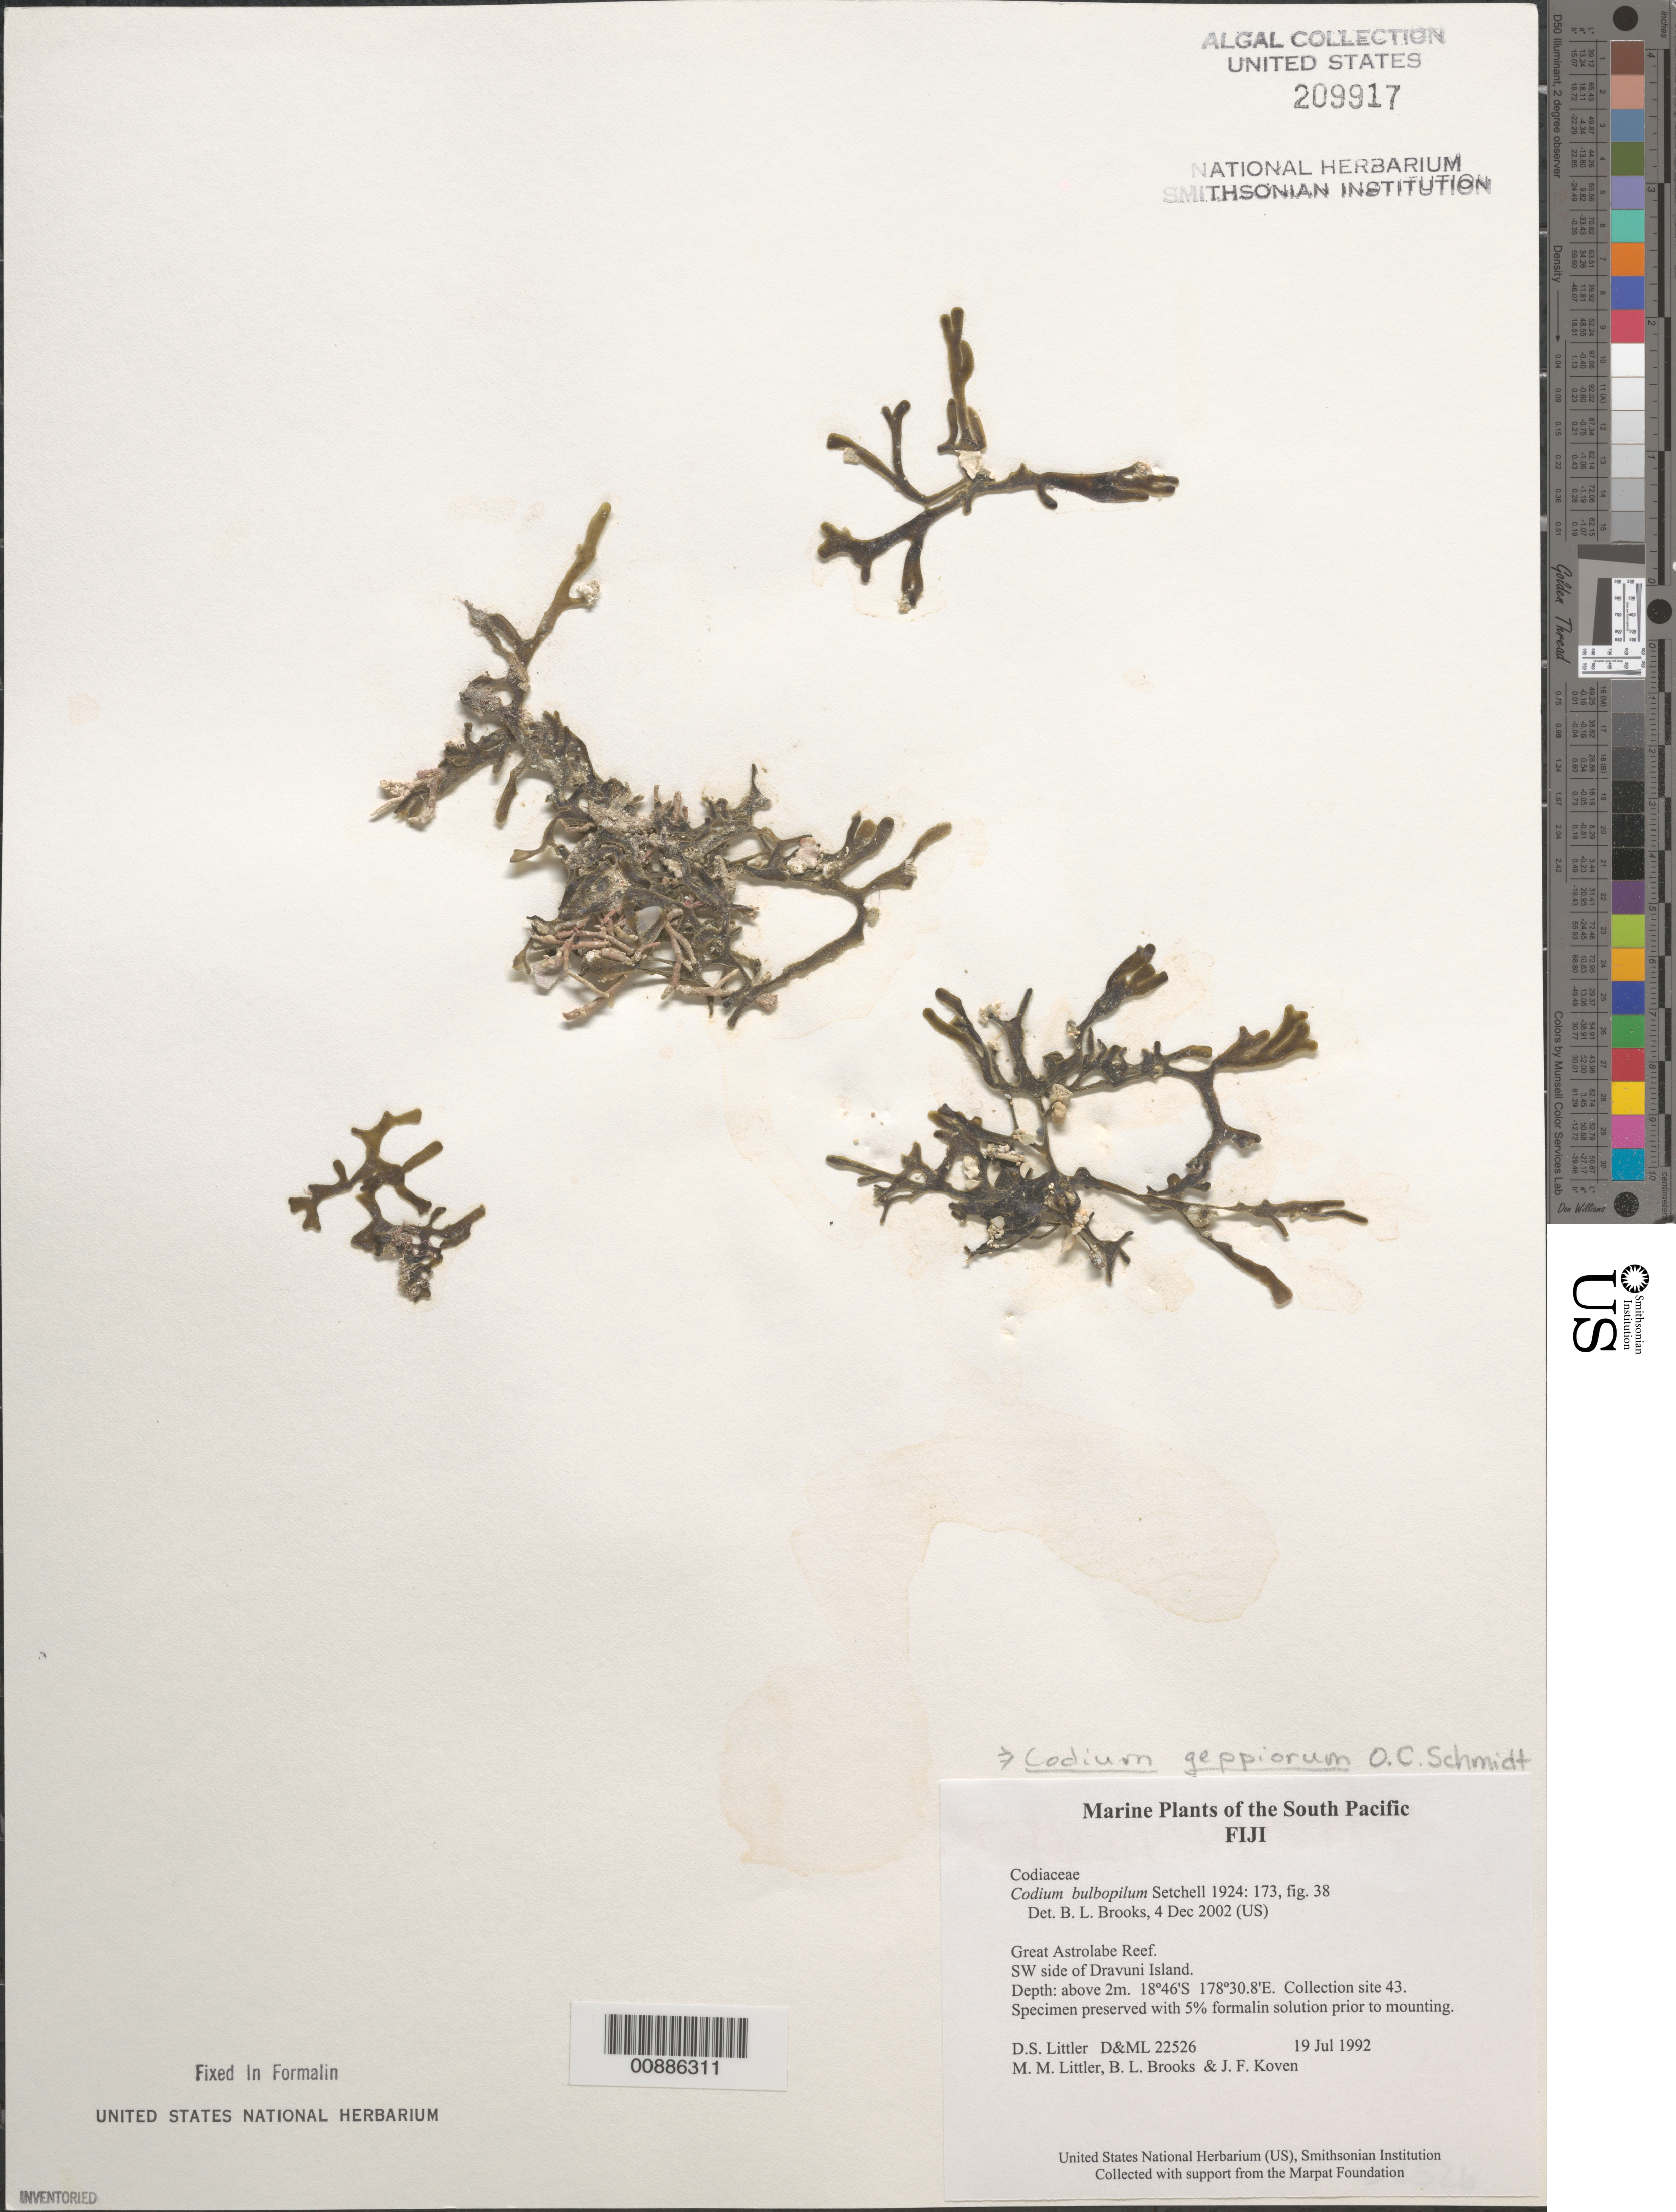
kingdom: Plantae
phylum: Chlorophyta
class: Ulvophyceae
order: Bryopsidales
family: Codiaceae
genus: Codium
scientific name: Codium geppiorum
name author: O.C. Schmidt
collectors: D. S. Littler, M. M. Littler, B. Brooks & J. Koven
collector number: D&ML 22526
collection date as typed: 19 Jul 1992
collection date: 1992-07-19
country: Fiji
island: Dravuni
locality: Great Astrolabe Reef, southwest side of island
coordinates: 18 46'S, 178 30.8'E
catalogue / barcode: US 209917